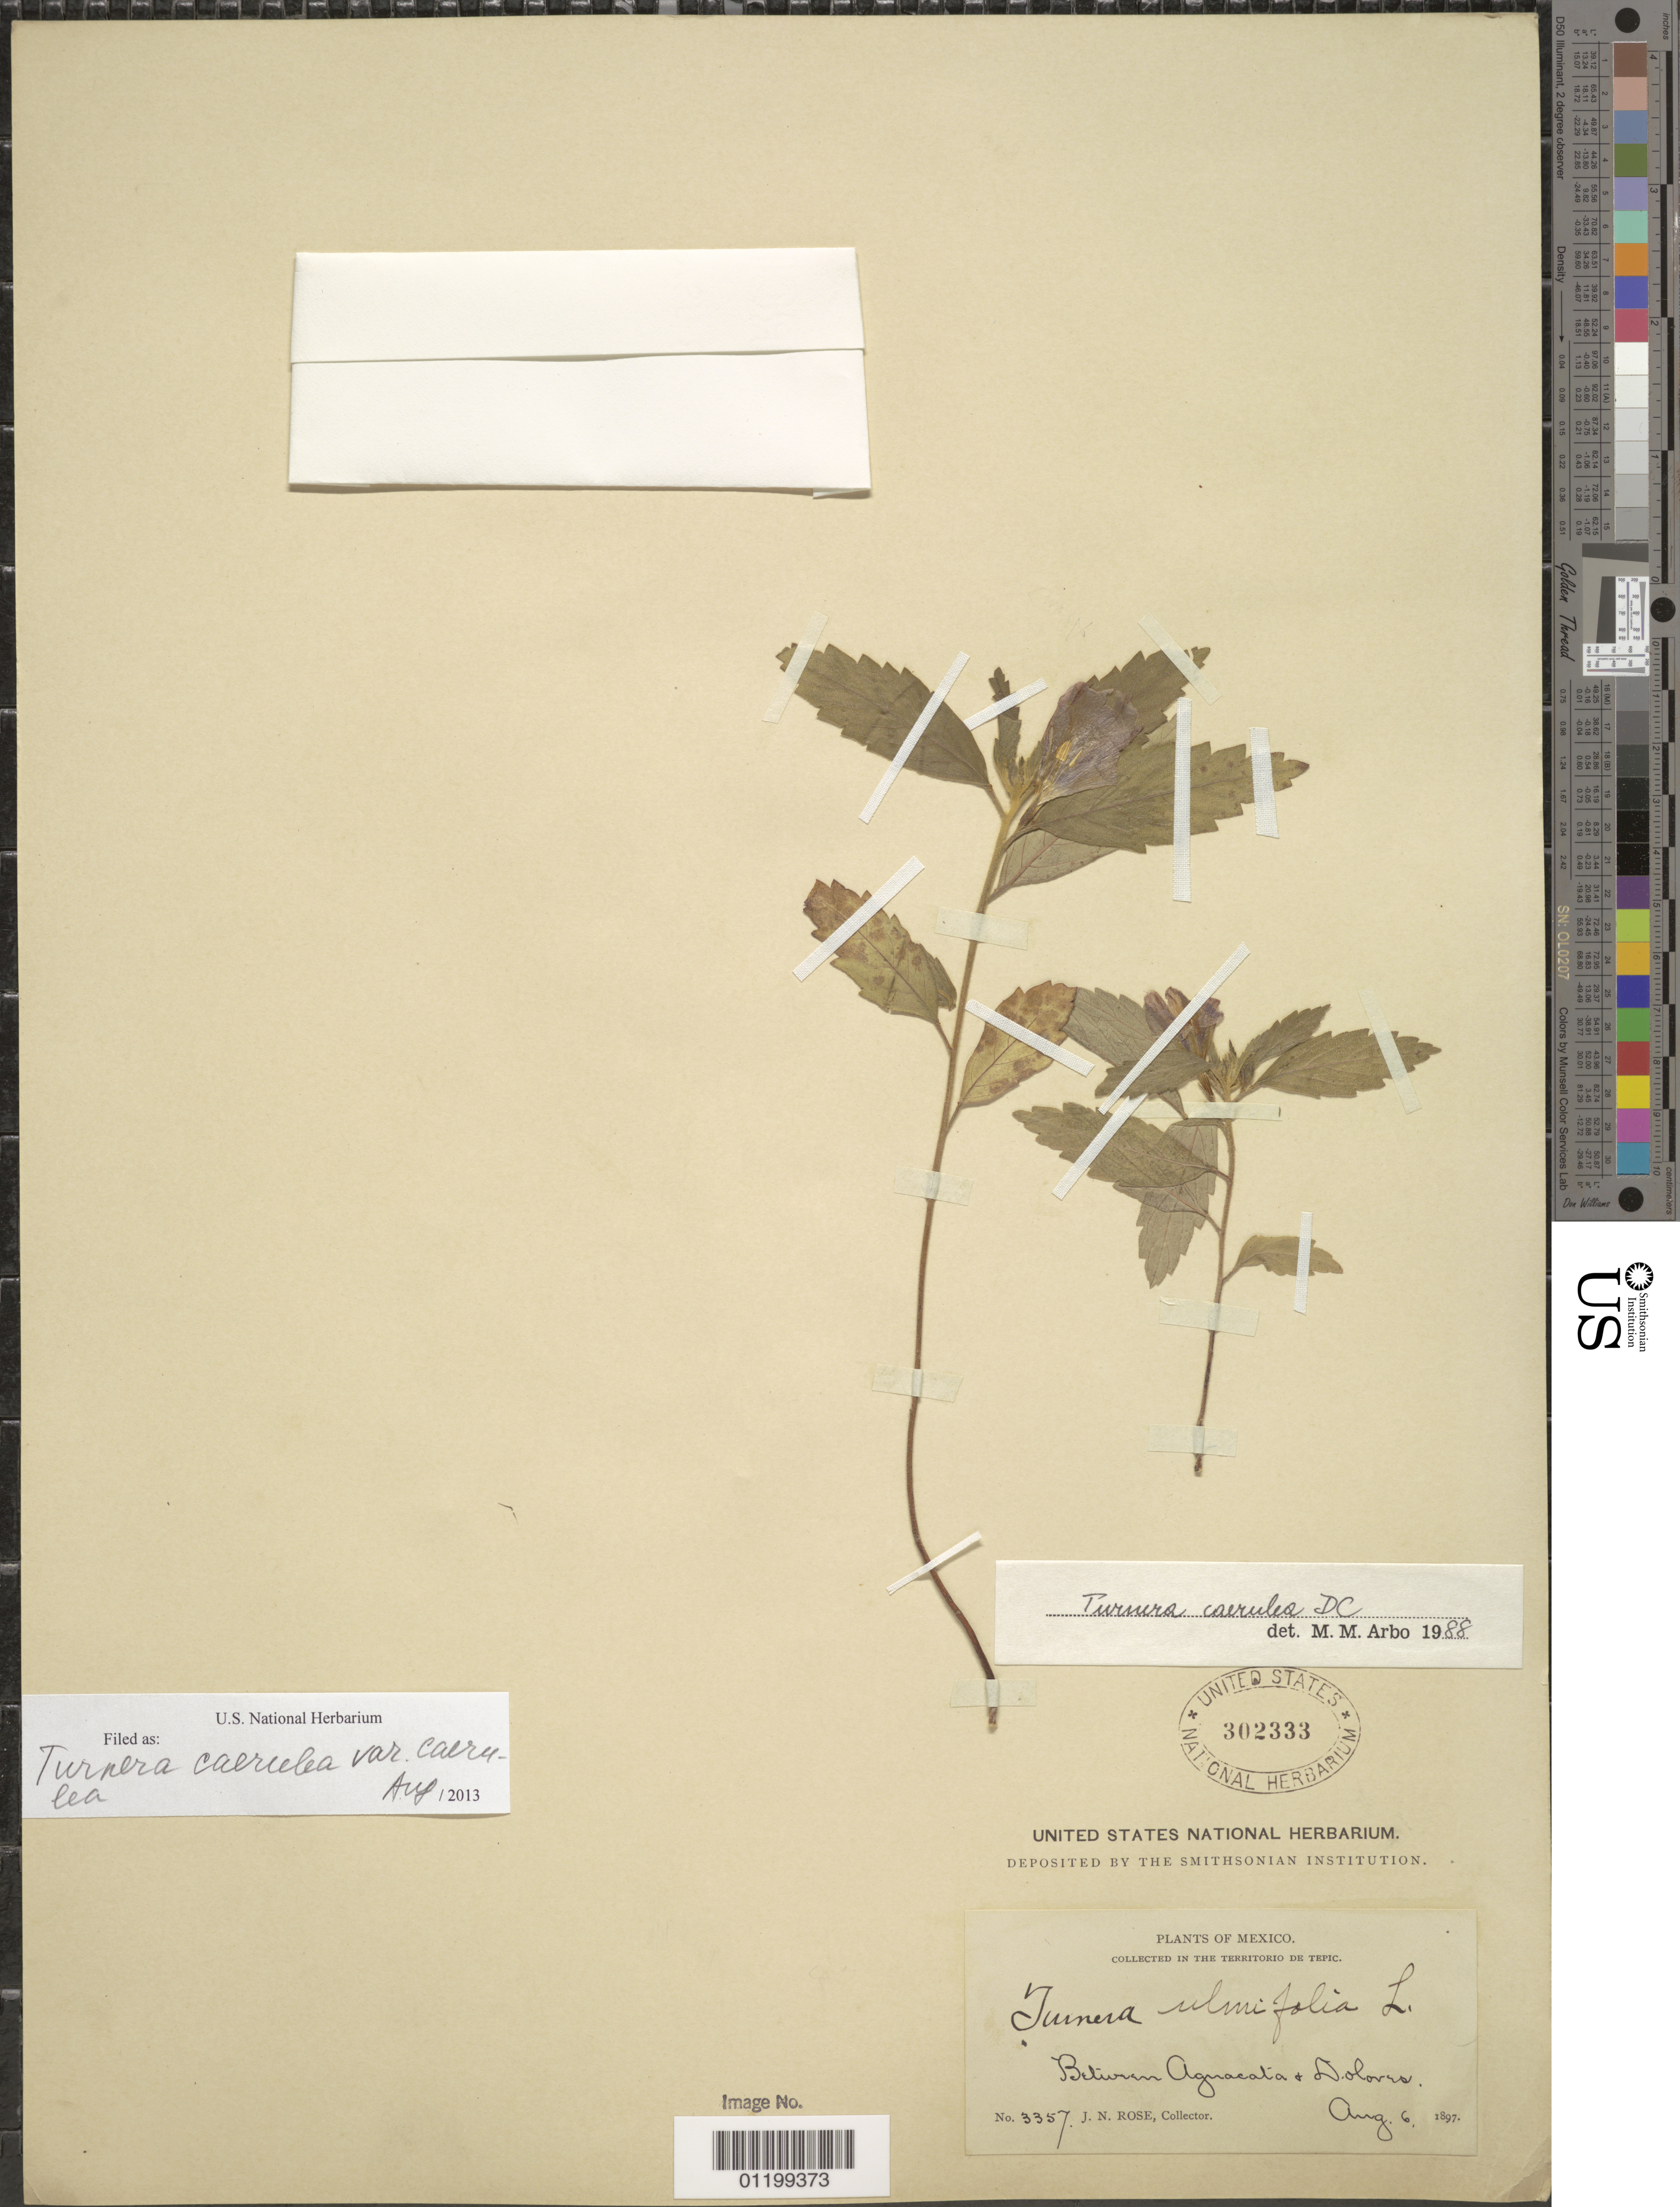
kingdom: Plantae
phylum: Tracheophyta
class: Magnoliopsida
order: Malpighiales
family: Turneraceae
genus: Turnera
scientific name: Turnera caerulea var. caerulea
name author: Moc. & Sessé ex DC.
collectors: J. N. Rose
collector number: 3357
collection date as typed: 06 Aug 1897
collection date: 1897-08-06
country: Mexico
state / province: Nayarit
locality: Between Aguacata and Dolores, Tepic.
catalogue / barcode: US 302333